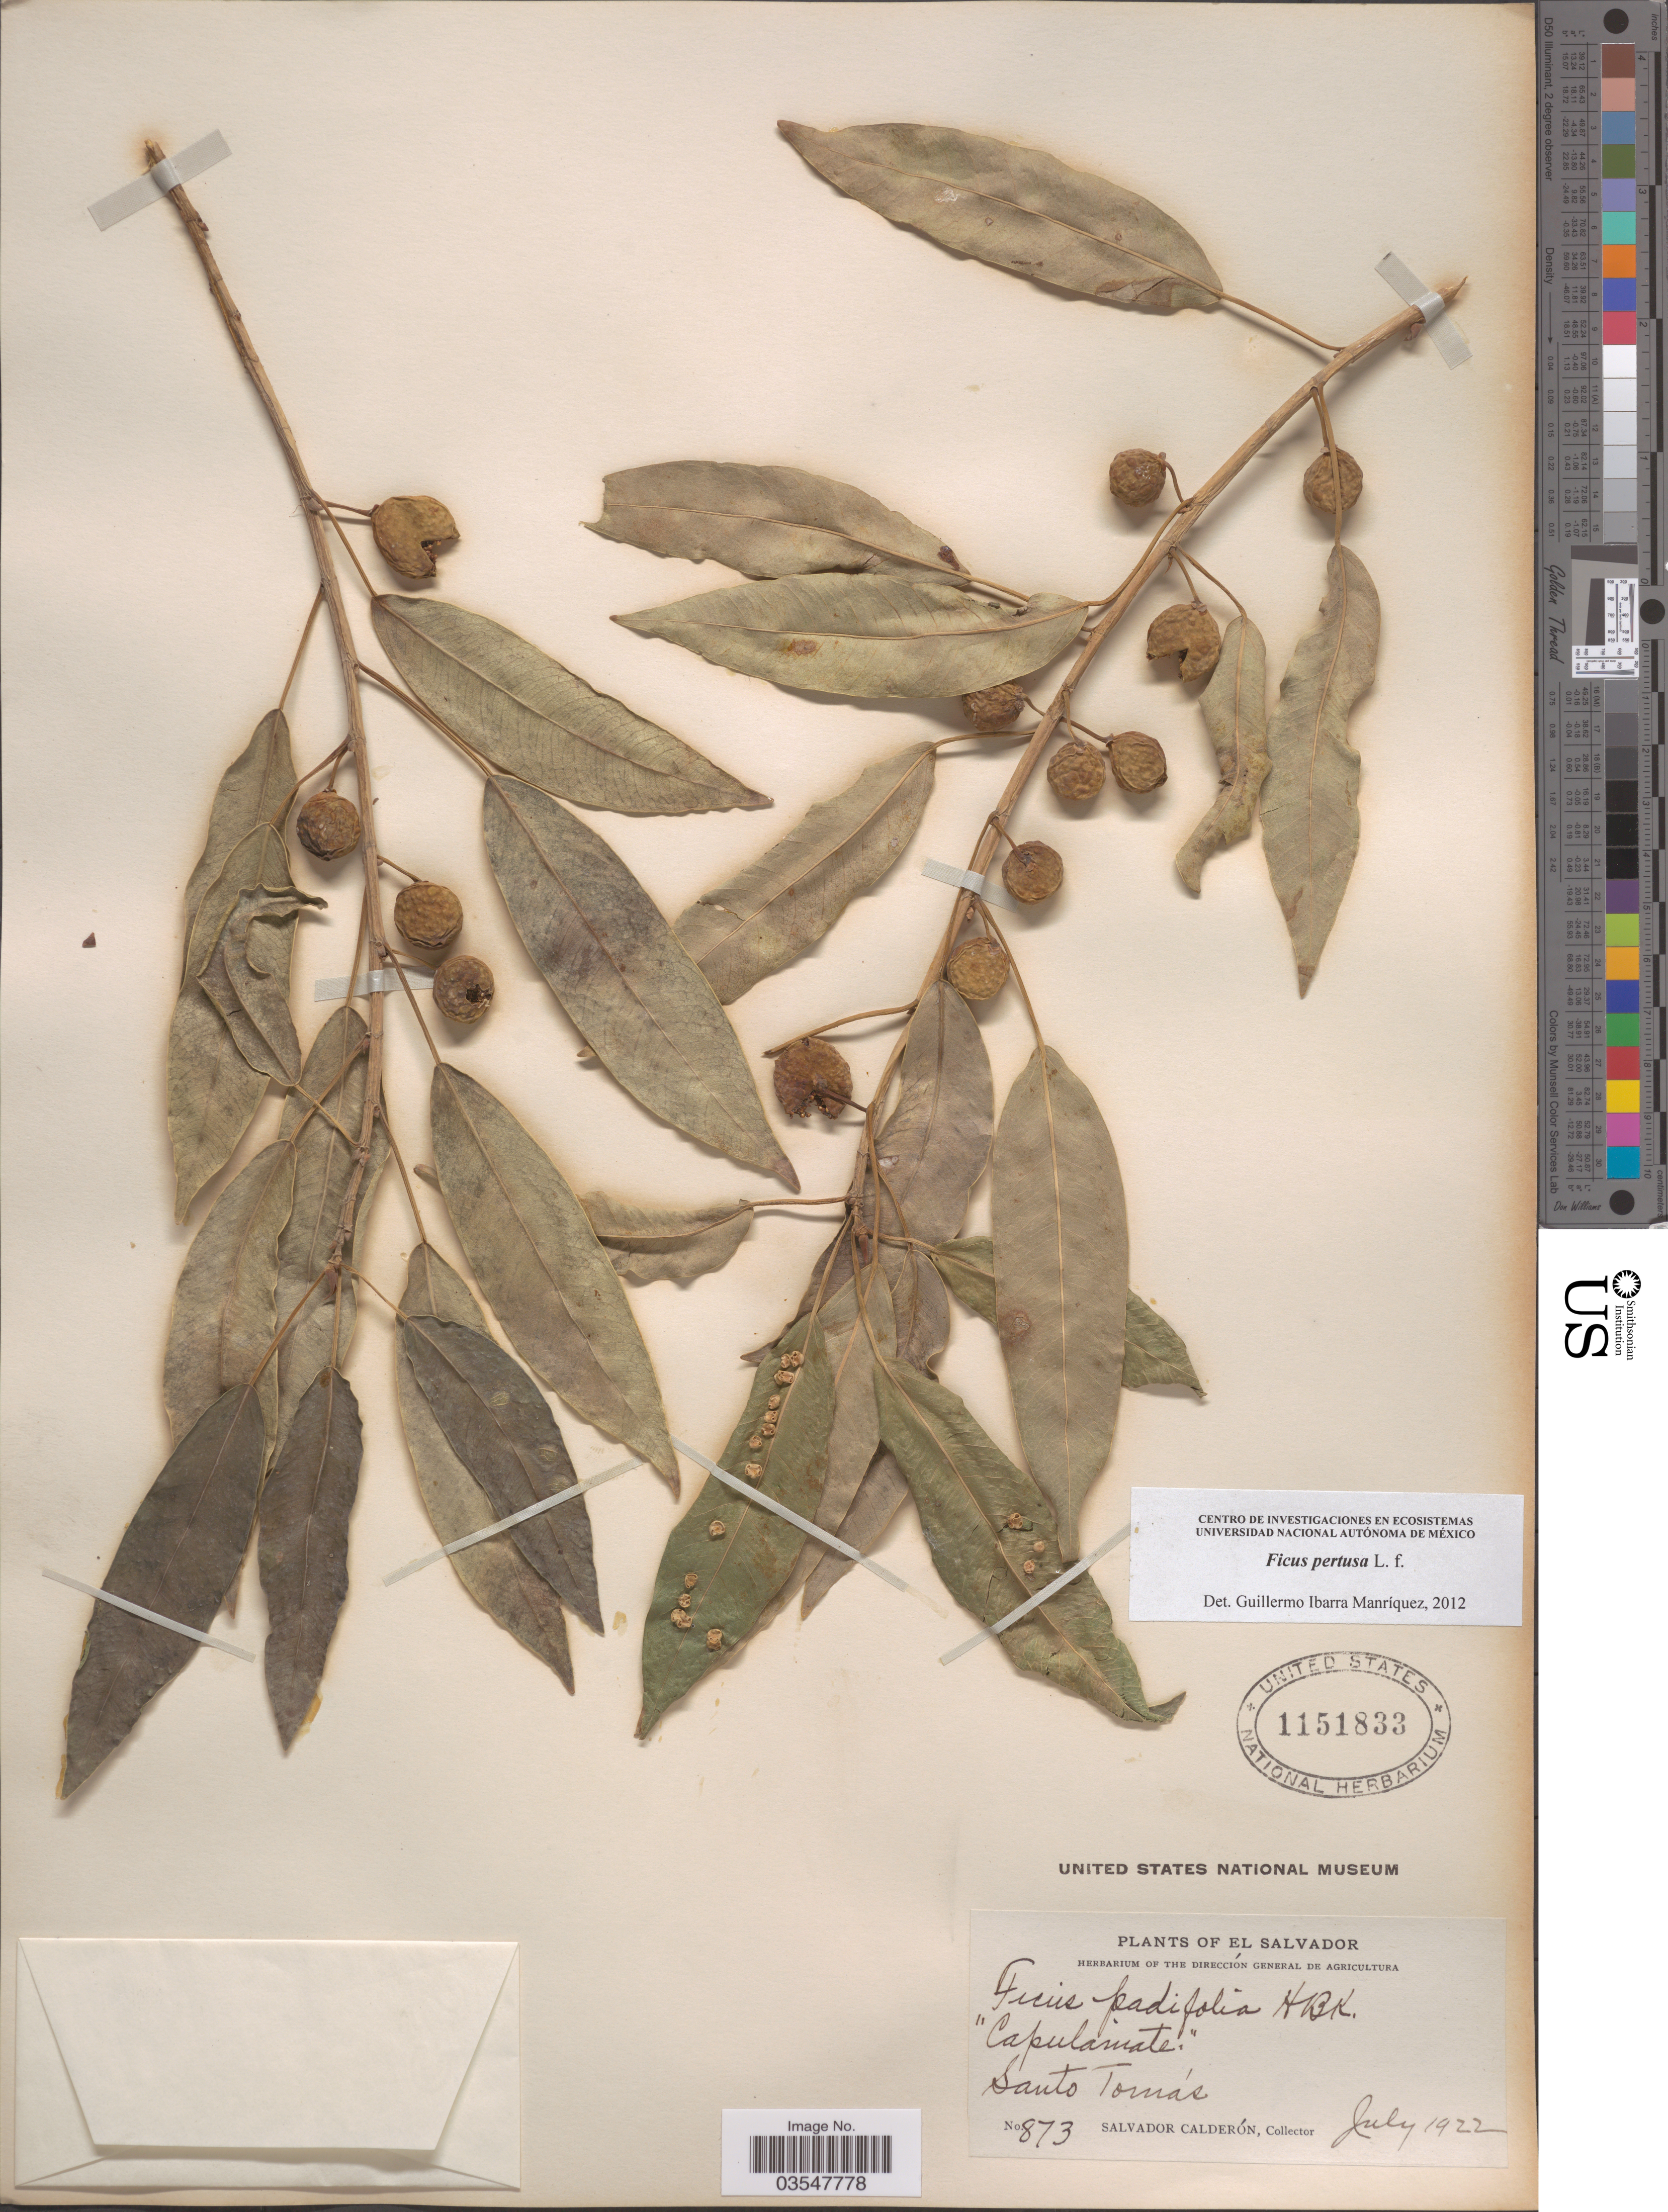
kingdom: Plantae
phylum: Tracheophyta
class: Magnoliopsida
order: Rosales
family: Moraceae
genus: Ficus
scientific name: Ficus pertusa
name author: L. f.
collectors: S. Calderón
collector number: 873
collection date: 1922-07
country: El Salvador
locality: Santo Tomás.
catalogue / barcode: US 1151833